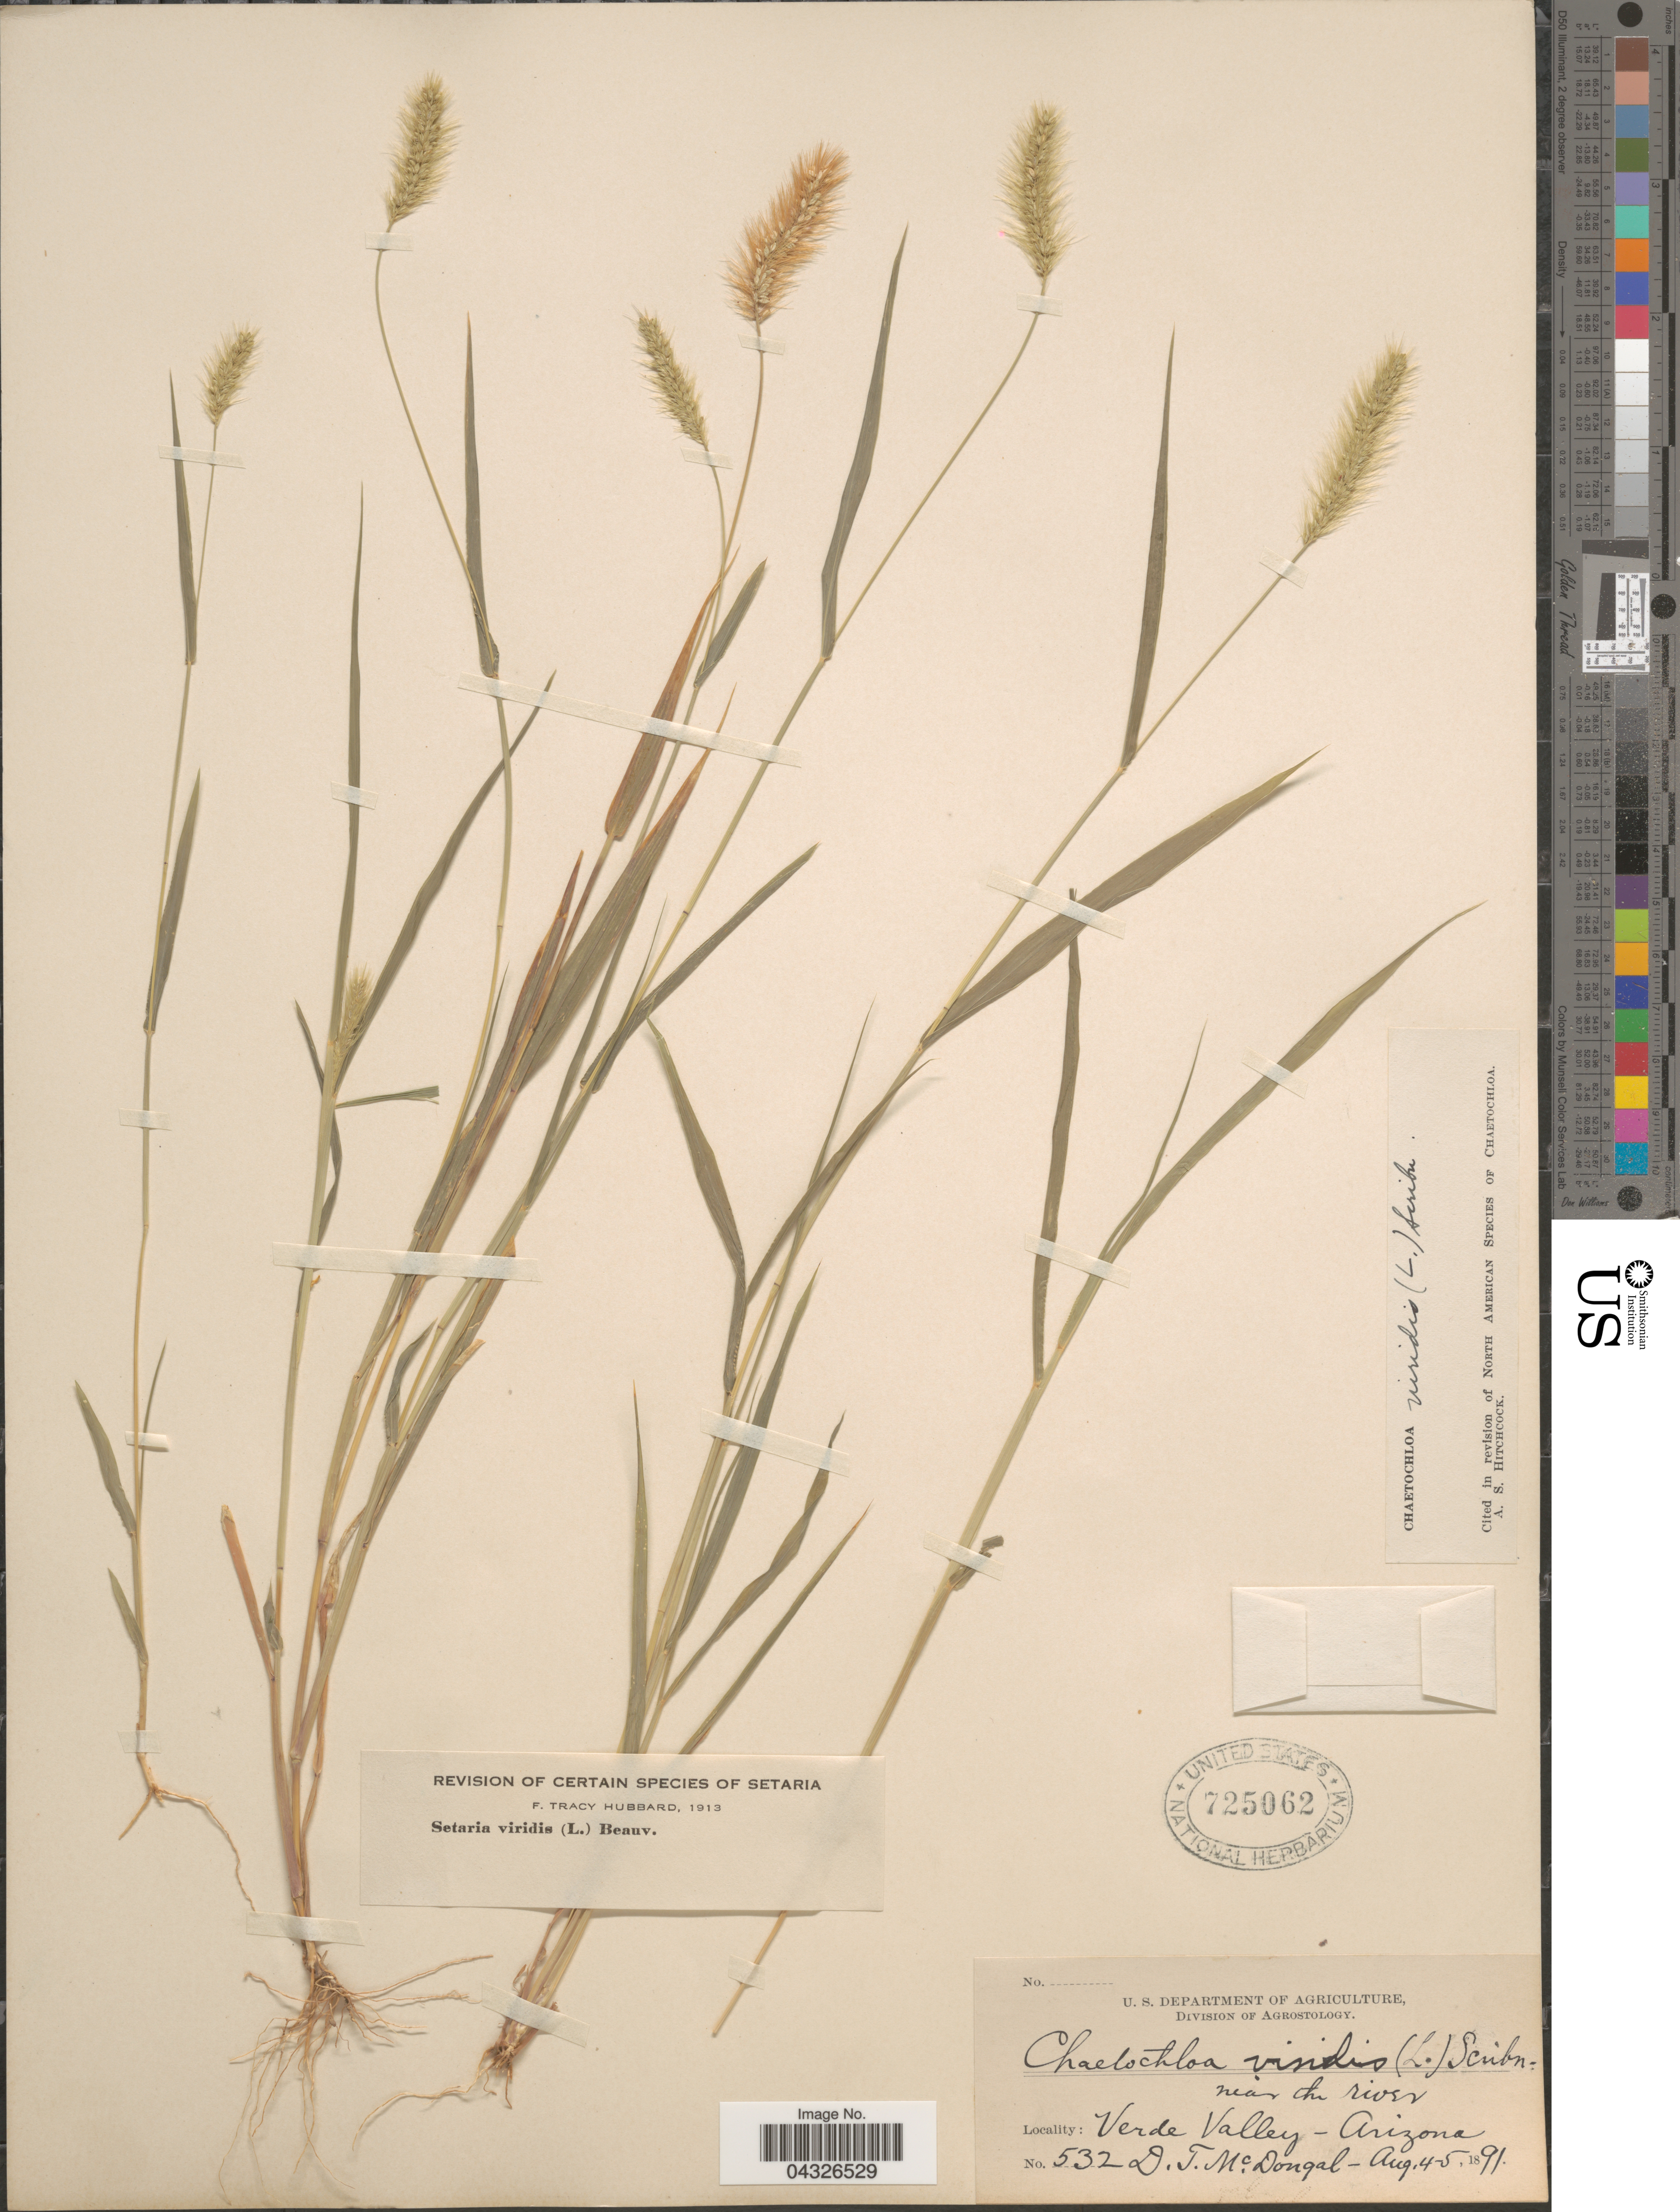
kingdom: Plantae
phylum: Tracheophyta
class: Liliopsida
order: Poales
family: Poaceae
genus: Setaria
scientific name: Setaria viridis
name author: (L.) P. Beauv.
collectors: D. McDougal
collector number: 532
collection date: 1891-08-04/1891-08-05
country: United States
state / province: Arizona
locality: Near the river. Verde Valley.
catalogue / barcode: US 725062